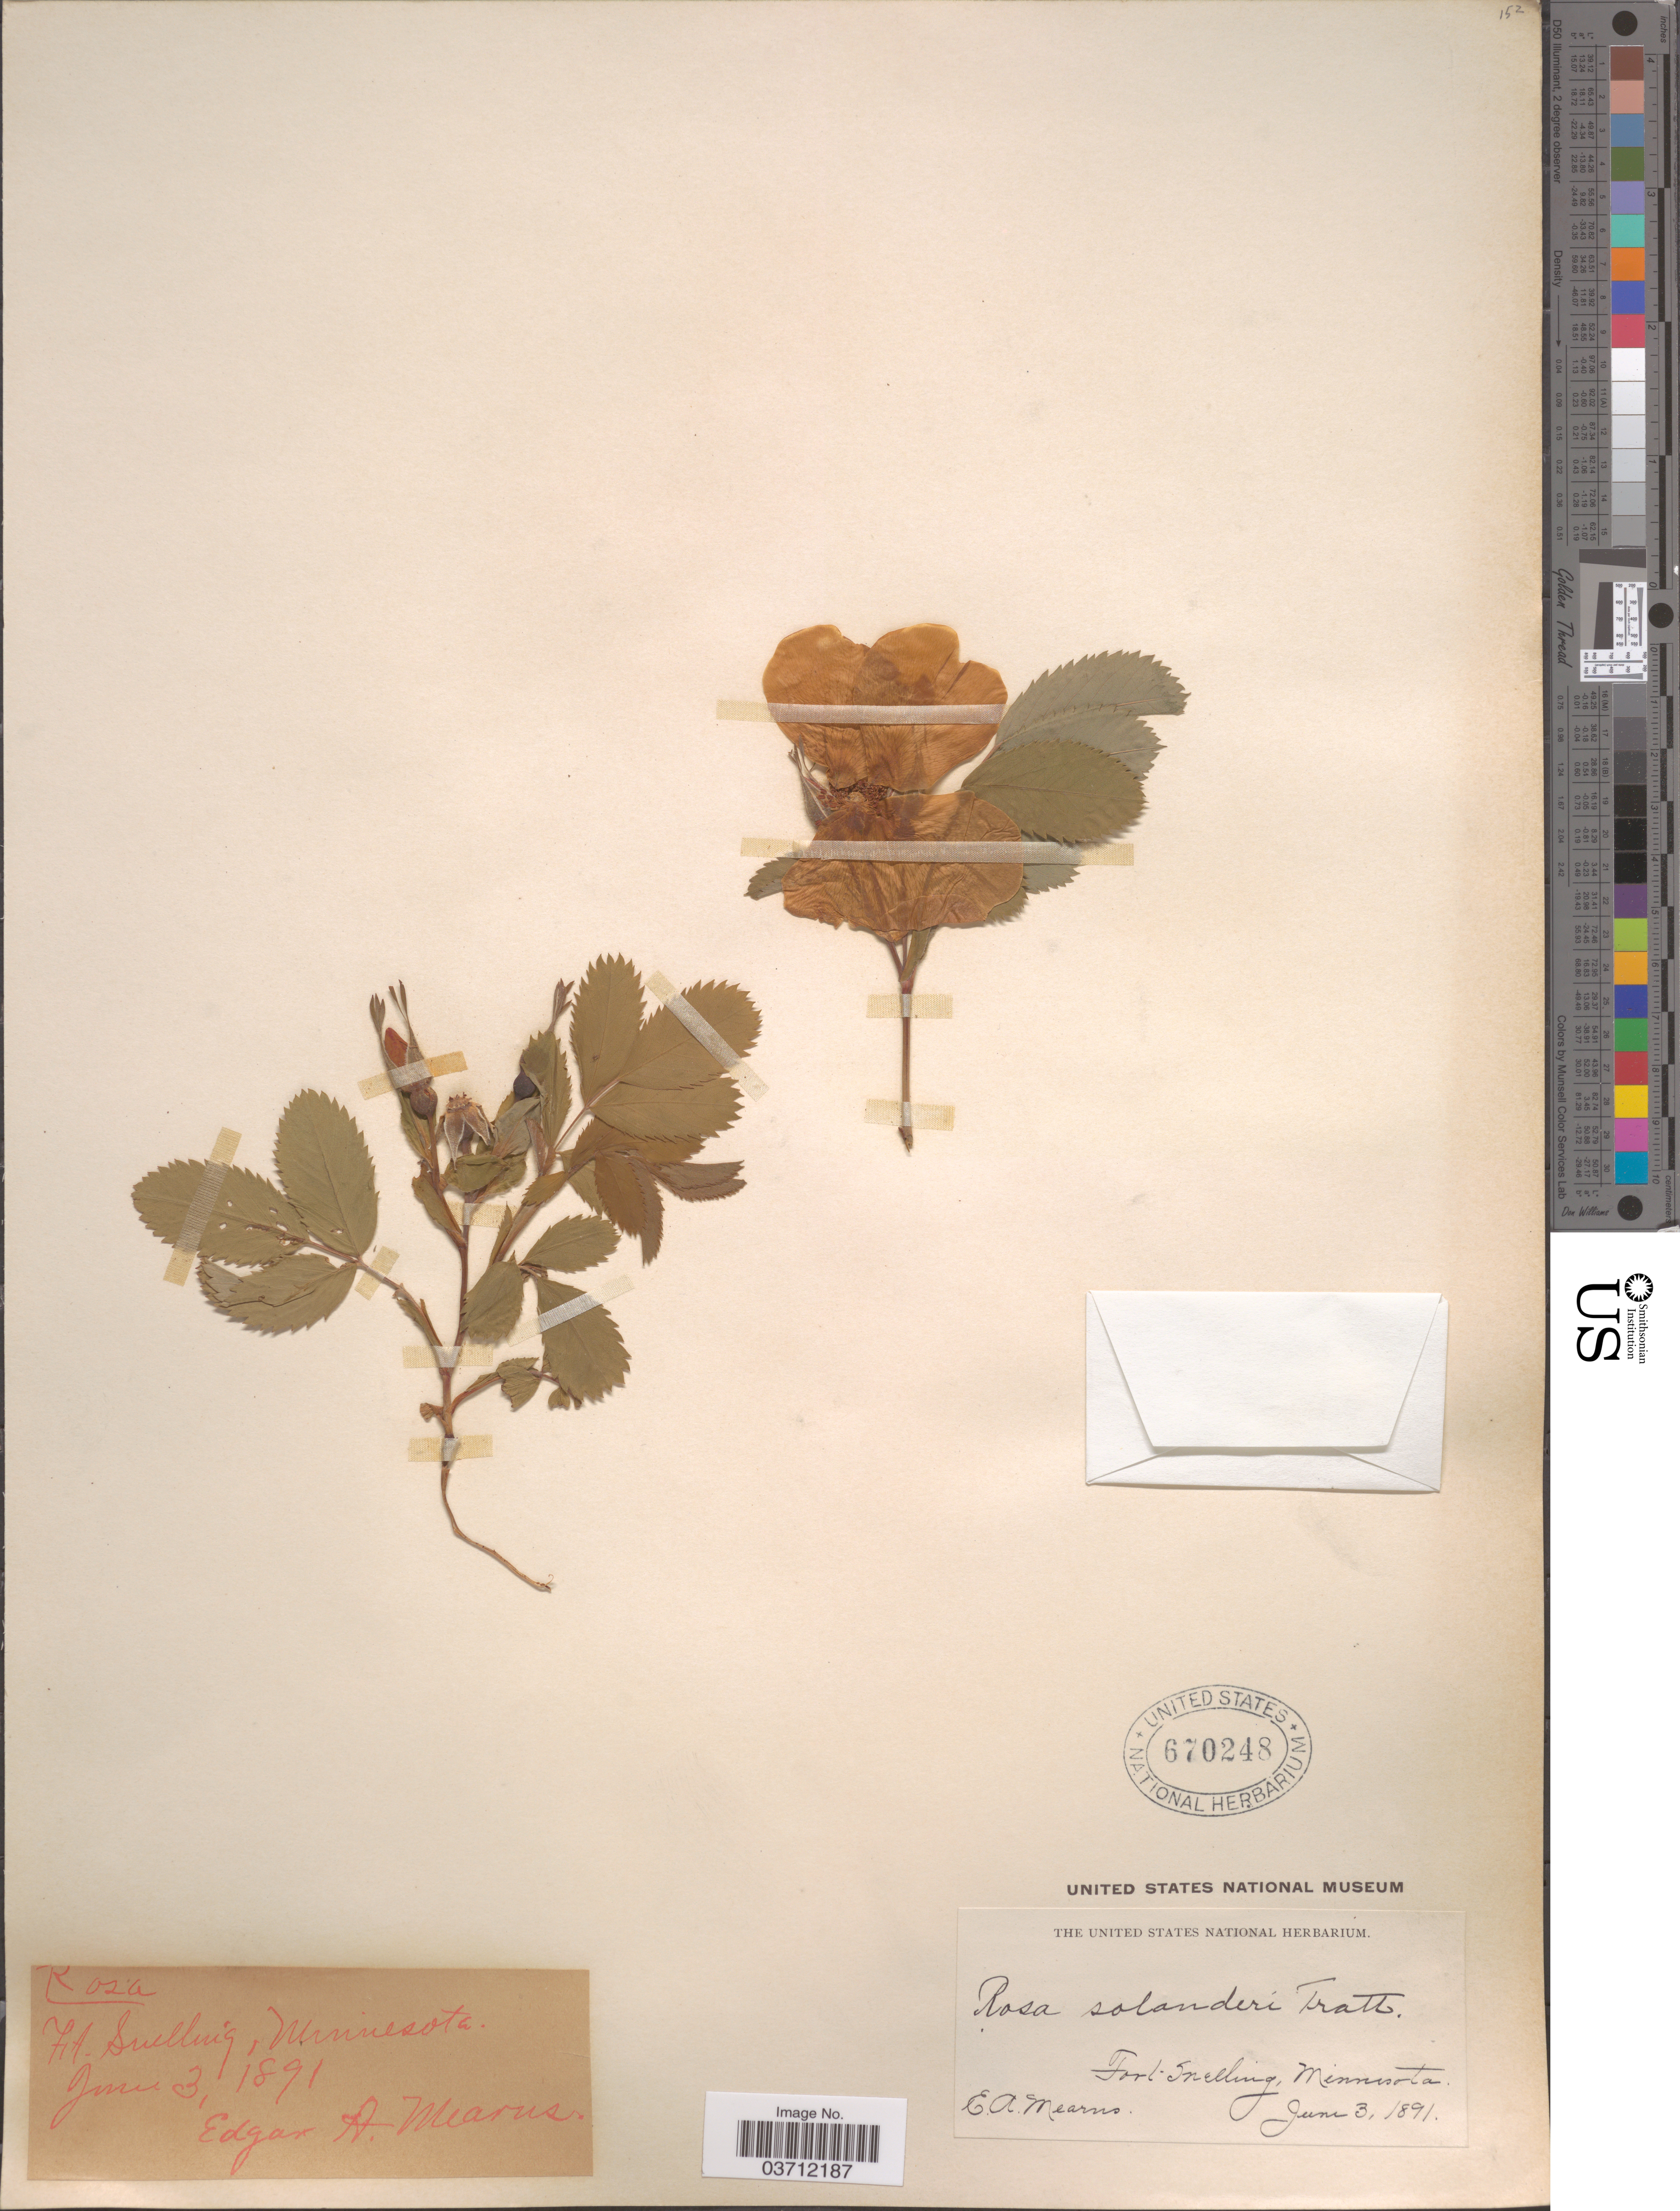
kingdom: Plantae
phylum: Tracheophyta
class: Magnoliopsida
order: Rosales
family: Rosaceae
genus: Rosa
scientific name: Rosa solandrii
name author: Tratt.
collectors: E. A. Mearns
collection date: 1891-06-03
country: United States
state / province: Minnesota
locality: Fort Snelling.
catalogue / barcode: US 670248